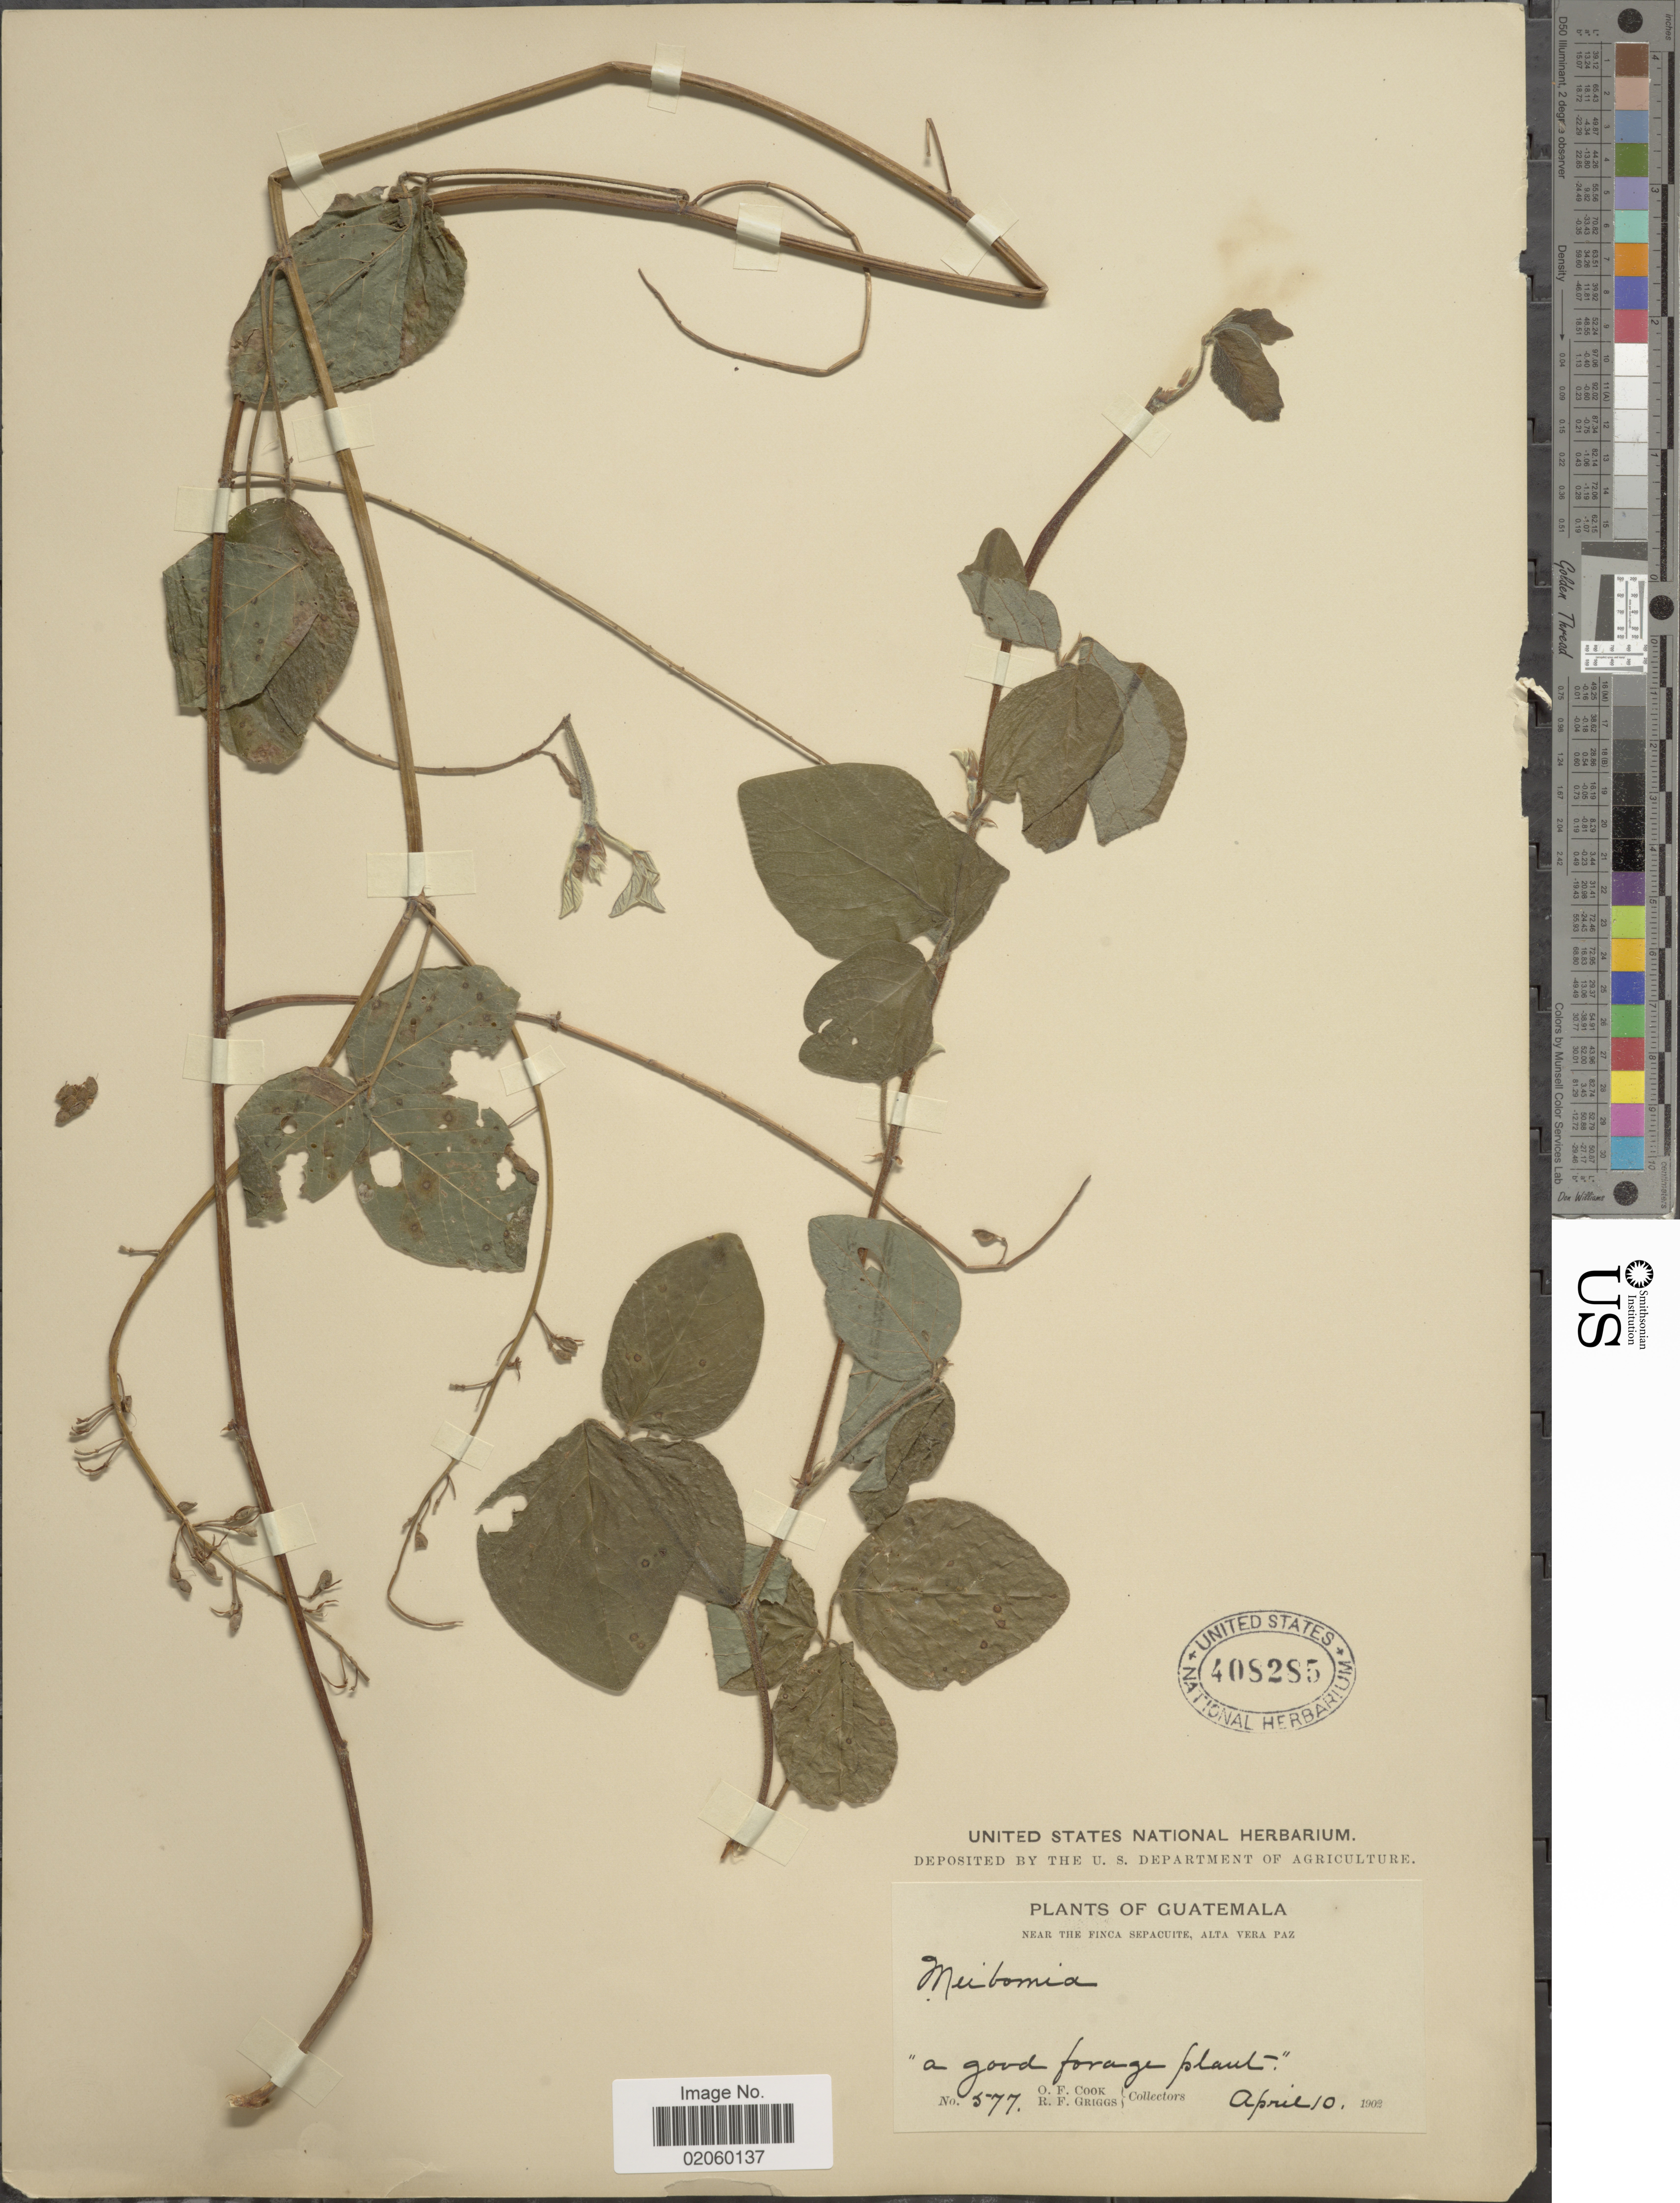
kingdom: Plantae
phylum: Tracheophyta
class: Magnoliopsida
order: Fabales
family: Fabaceae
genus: Desmodium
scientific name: Desmodium sp.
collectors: O. F. Cook & R. F. Griggs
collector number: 577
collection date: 1902-04-10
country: Guatemala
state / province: Alta Verapaz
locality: Near the Finca Sepacuite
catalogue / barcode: US 408285